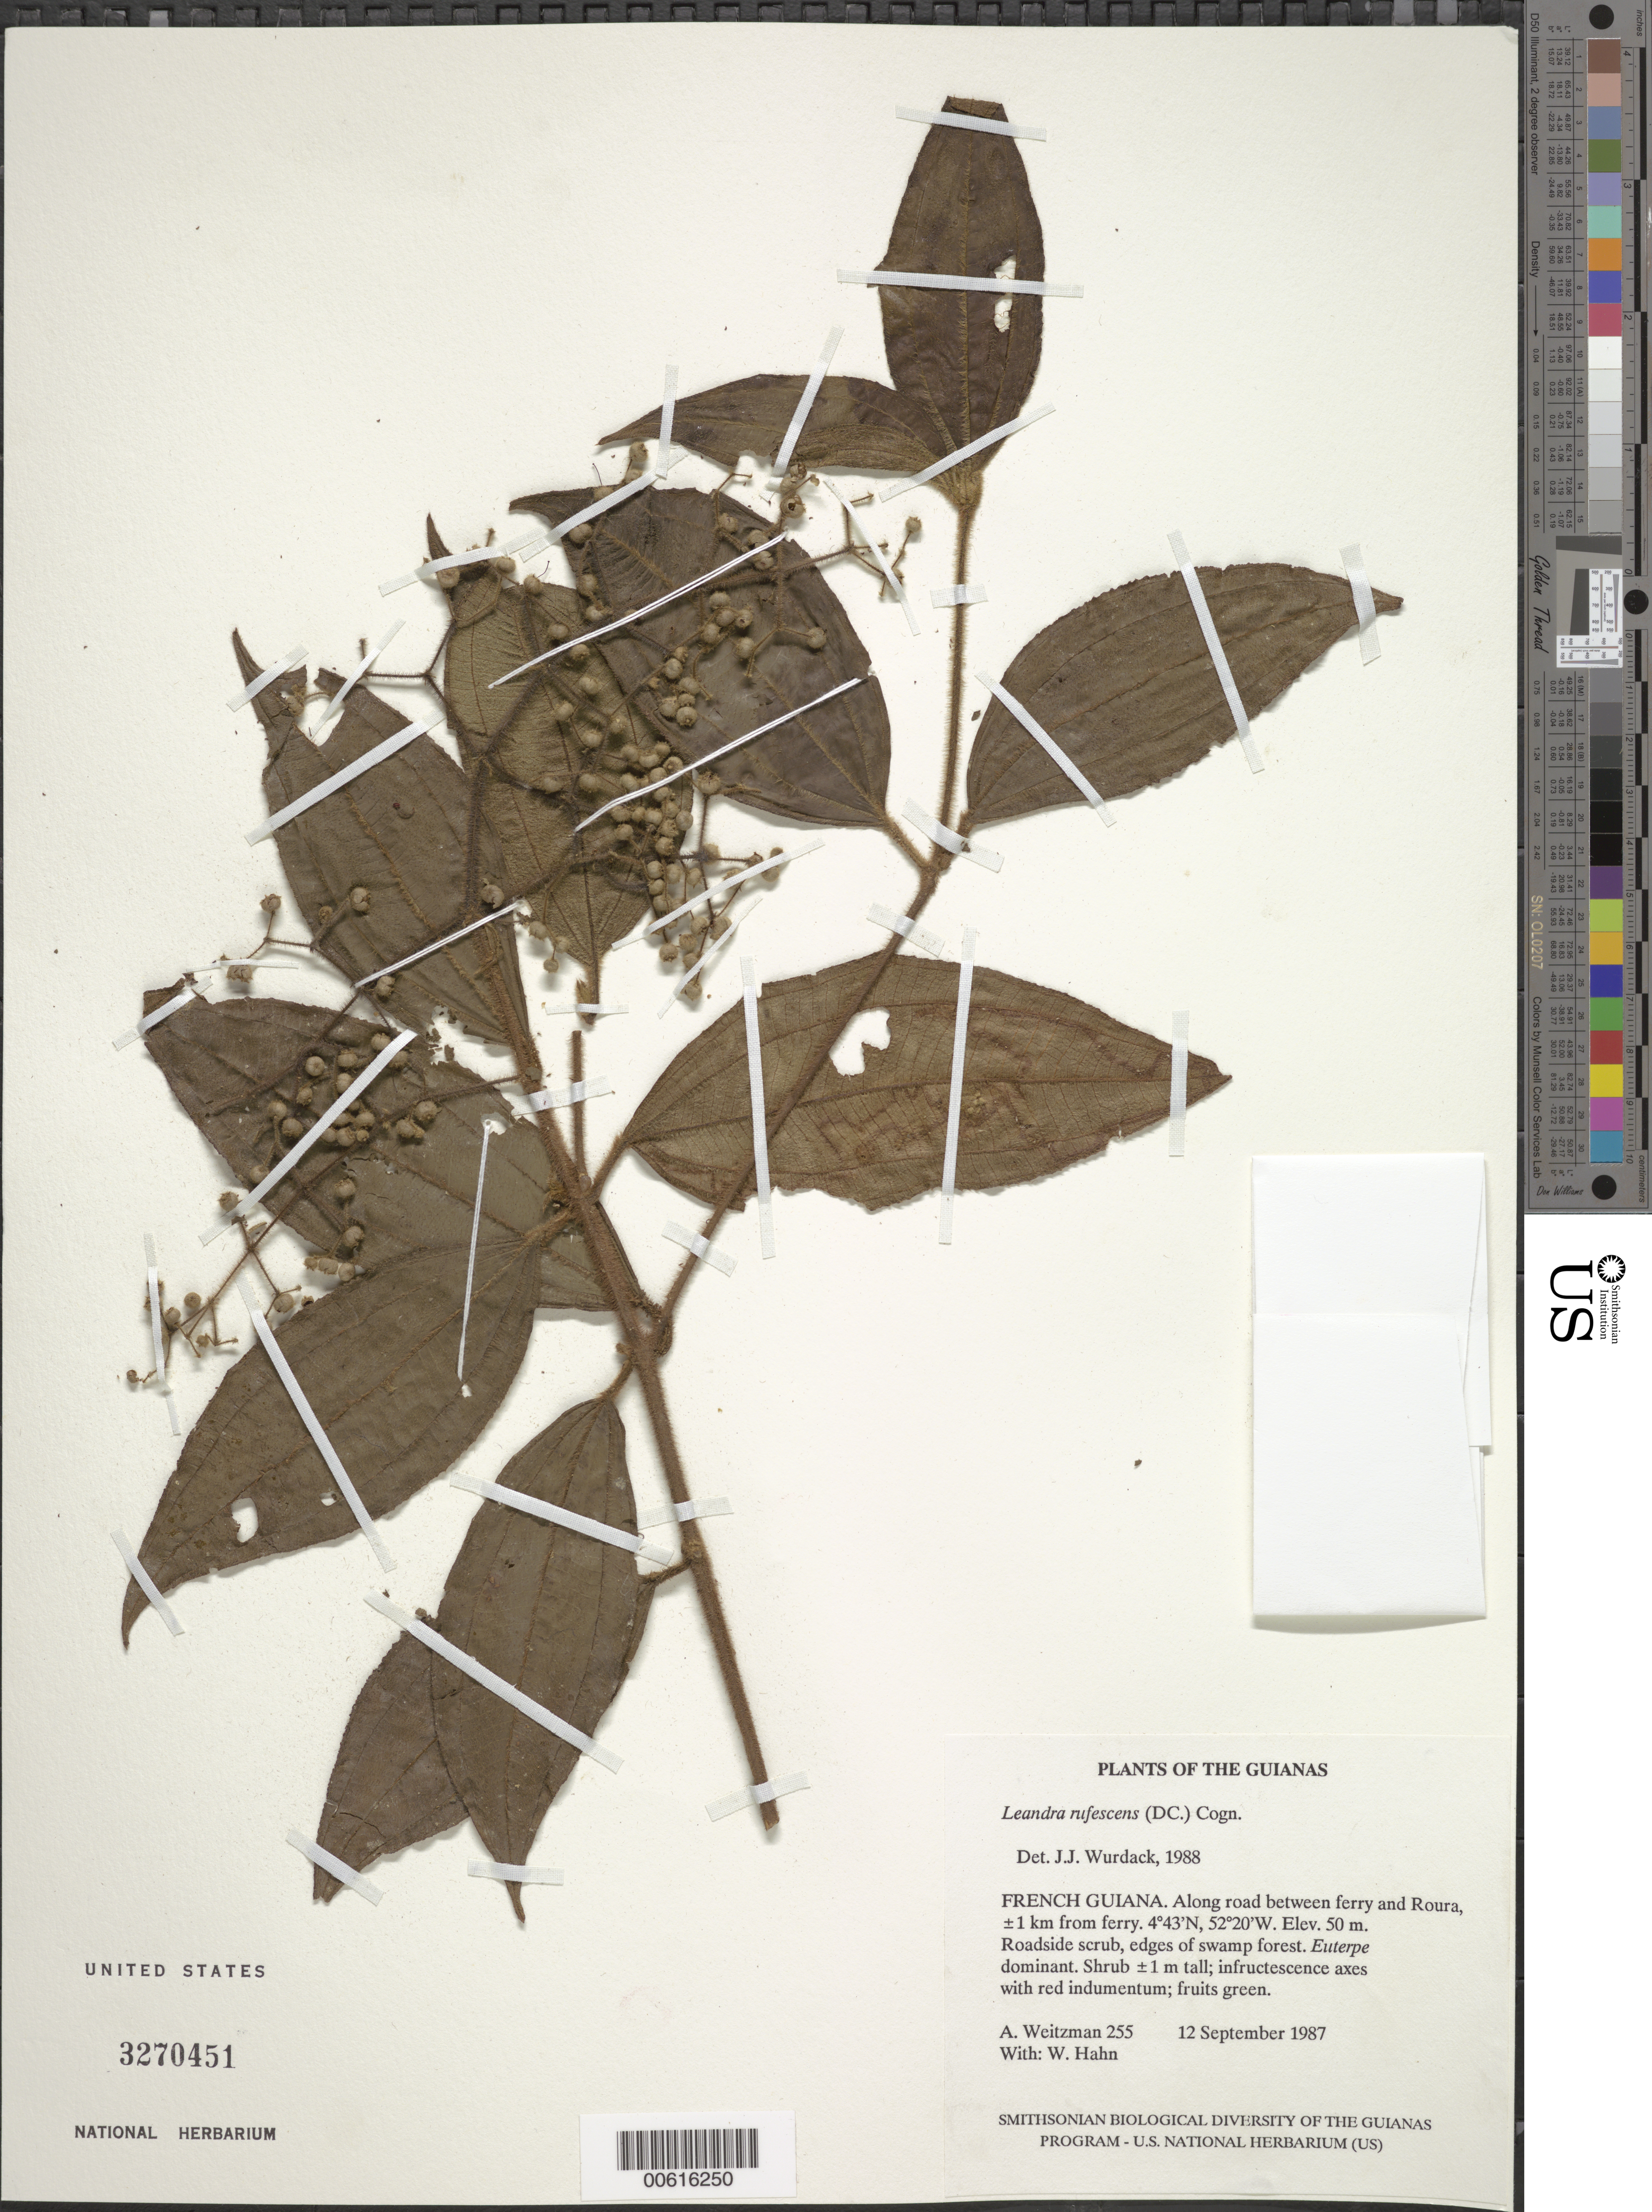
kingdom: Plantae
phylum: Tracheophyta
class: Magnoliopsida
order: Myrtales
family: Melastomataceae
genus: Leandra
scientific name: Leandra rufescens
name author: (DC.) Cogn.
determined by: Wurdack, John J., (US), US (UNITED STATES)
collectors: A. L. Weitzman & W. Hahn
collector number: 255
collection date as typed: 12 September 1987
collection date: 1987-09-12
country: French Guiana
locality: Along road between ferry and Roura, ±1 km from ferry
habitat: Roadside scrub, edges of Swamp forestEuterpe dominant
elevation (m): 50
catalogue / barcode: US 3270451